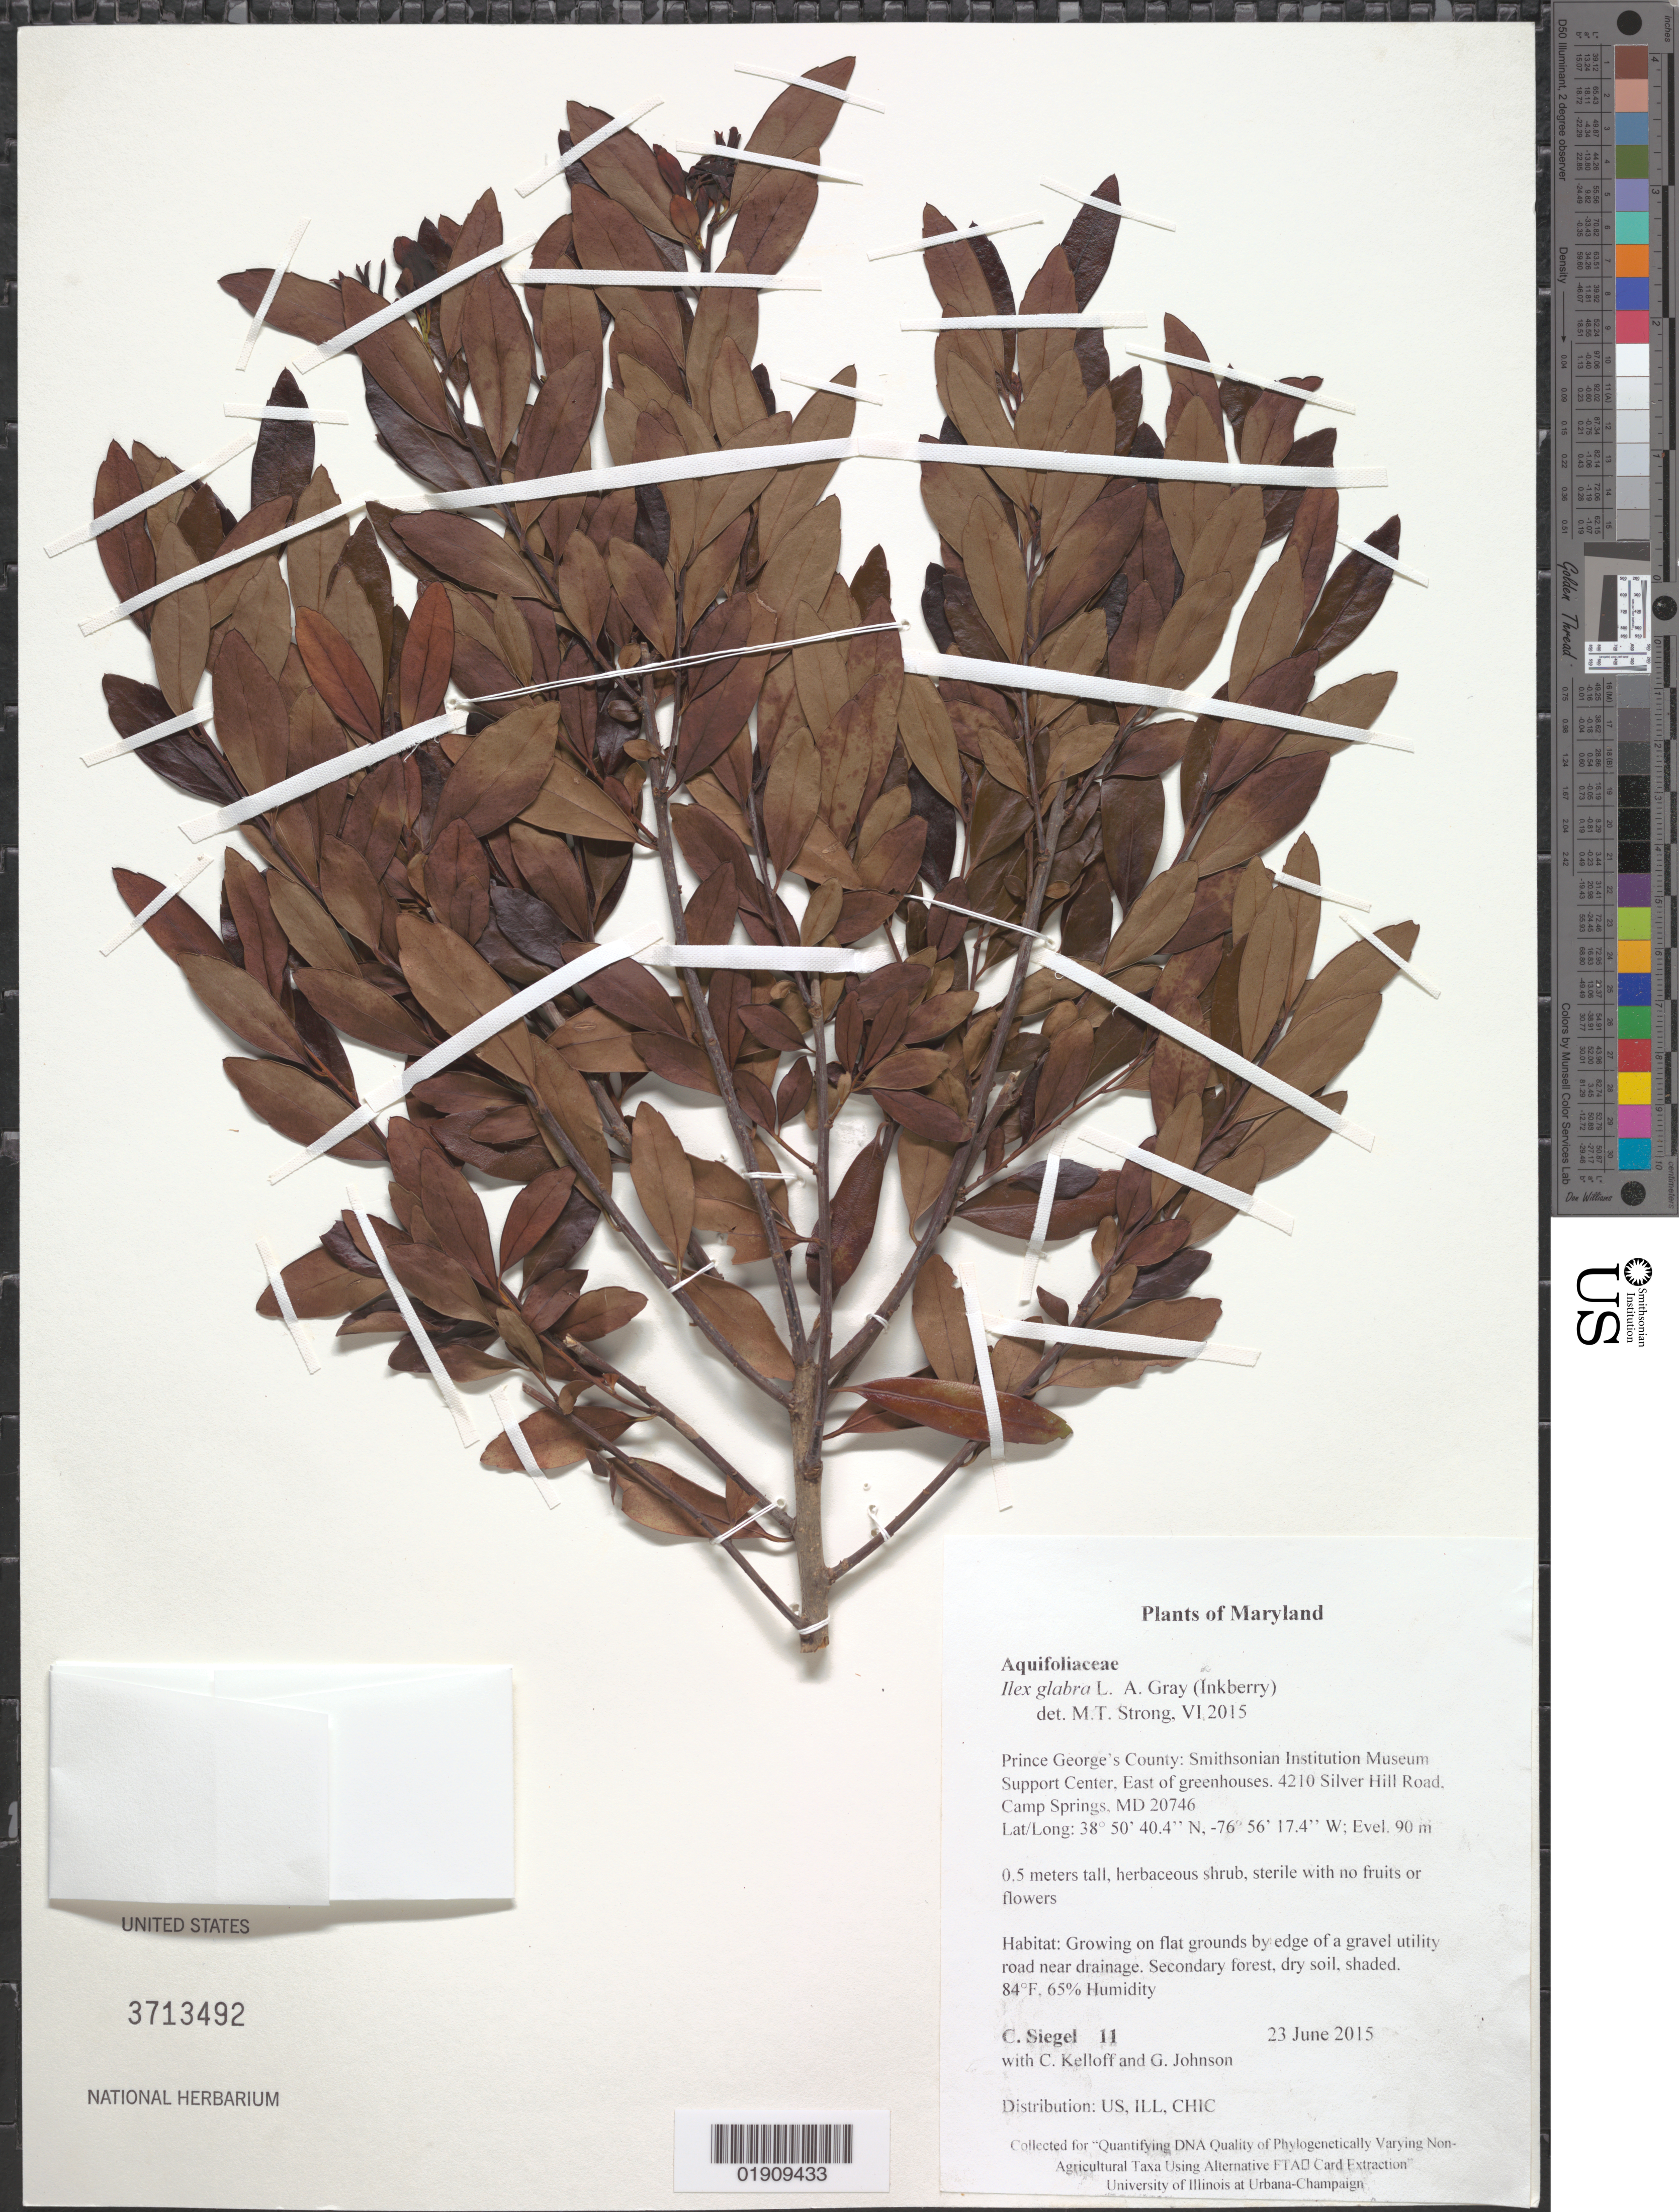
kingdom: Plantae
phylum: Tracheophyta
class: Magnoliopsida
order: Aquifoliales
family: Aquifoliaceae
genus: Ilex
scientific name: Ilex glabra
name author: (L.) A. Gray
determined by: Strong, M. T., (US), Smithsonian Institution - National Museum of Natural History (UNITED STATES)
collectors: C. Siegel, C. L. Kelloff & G. Johnson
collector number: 11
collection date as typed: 23 June 2015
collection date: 2015-06-23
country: United States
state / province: Maryland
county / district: Prince George's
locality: Smithsonian Institution Museum Support Center, 4210 Silver Hill Road, Camp Springs, MD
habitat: At edge of gravel utility road near drainage. Secondary forest, dry soil, shaded. 84 degrees F; 65% humidity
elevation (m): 90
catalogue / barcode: US 3713492